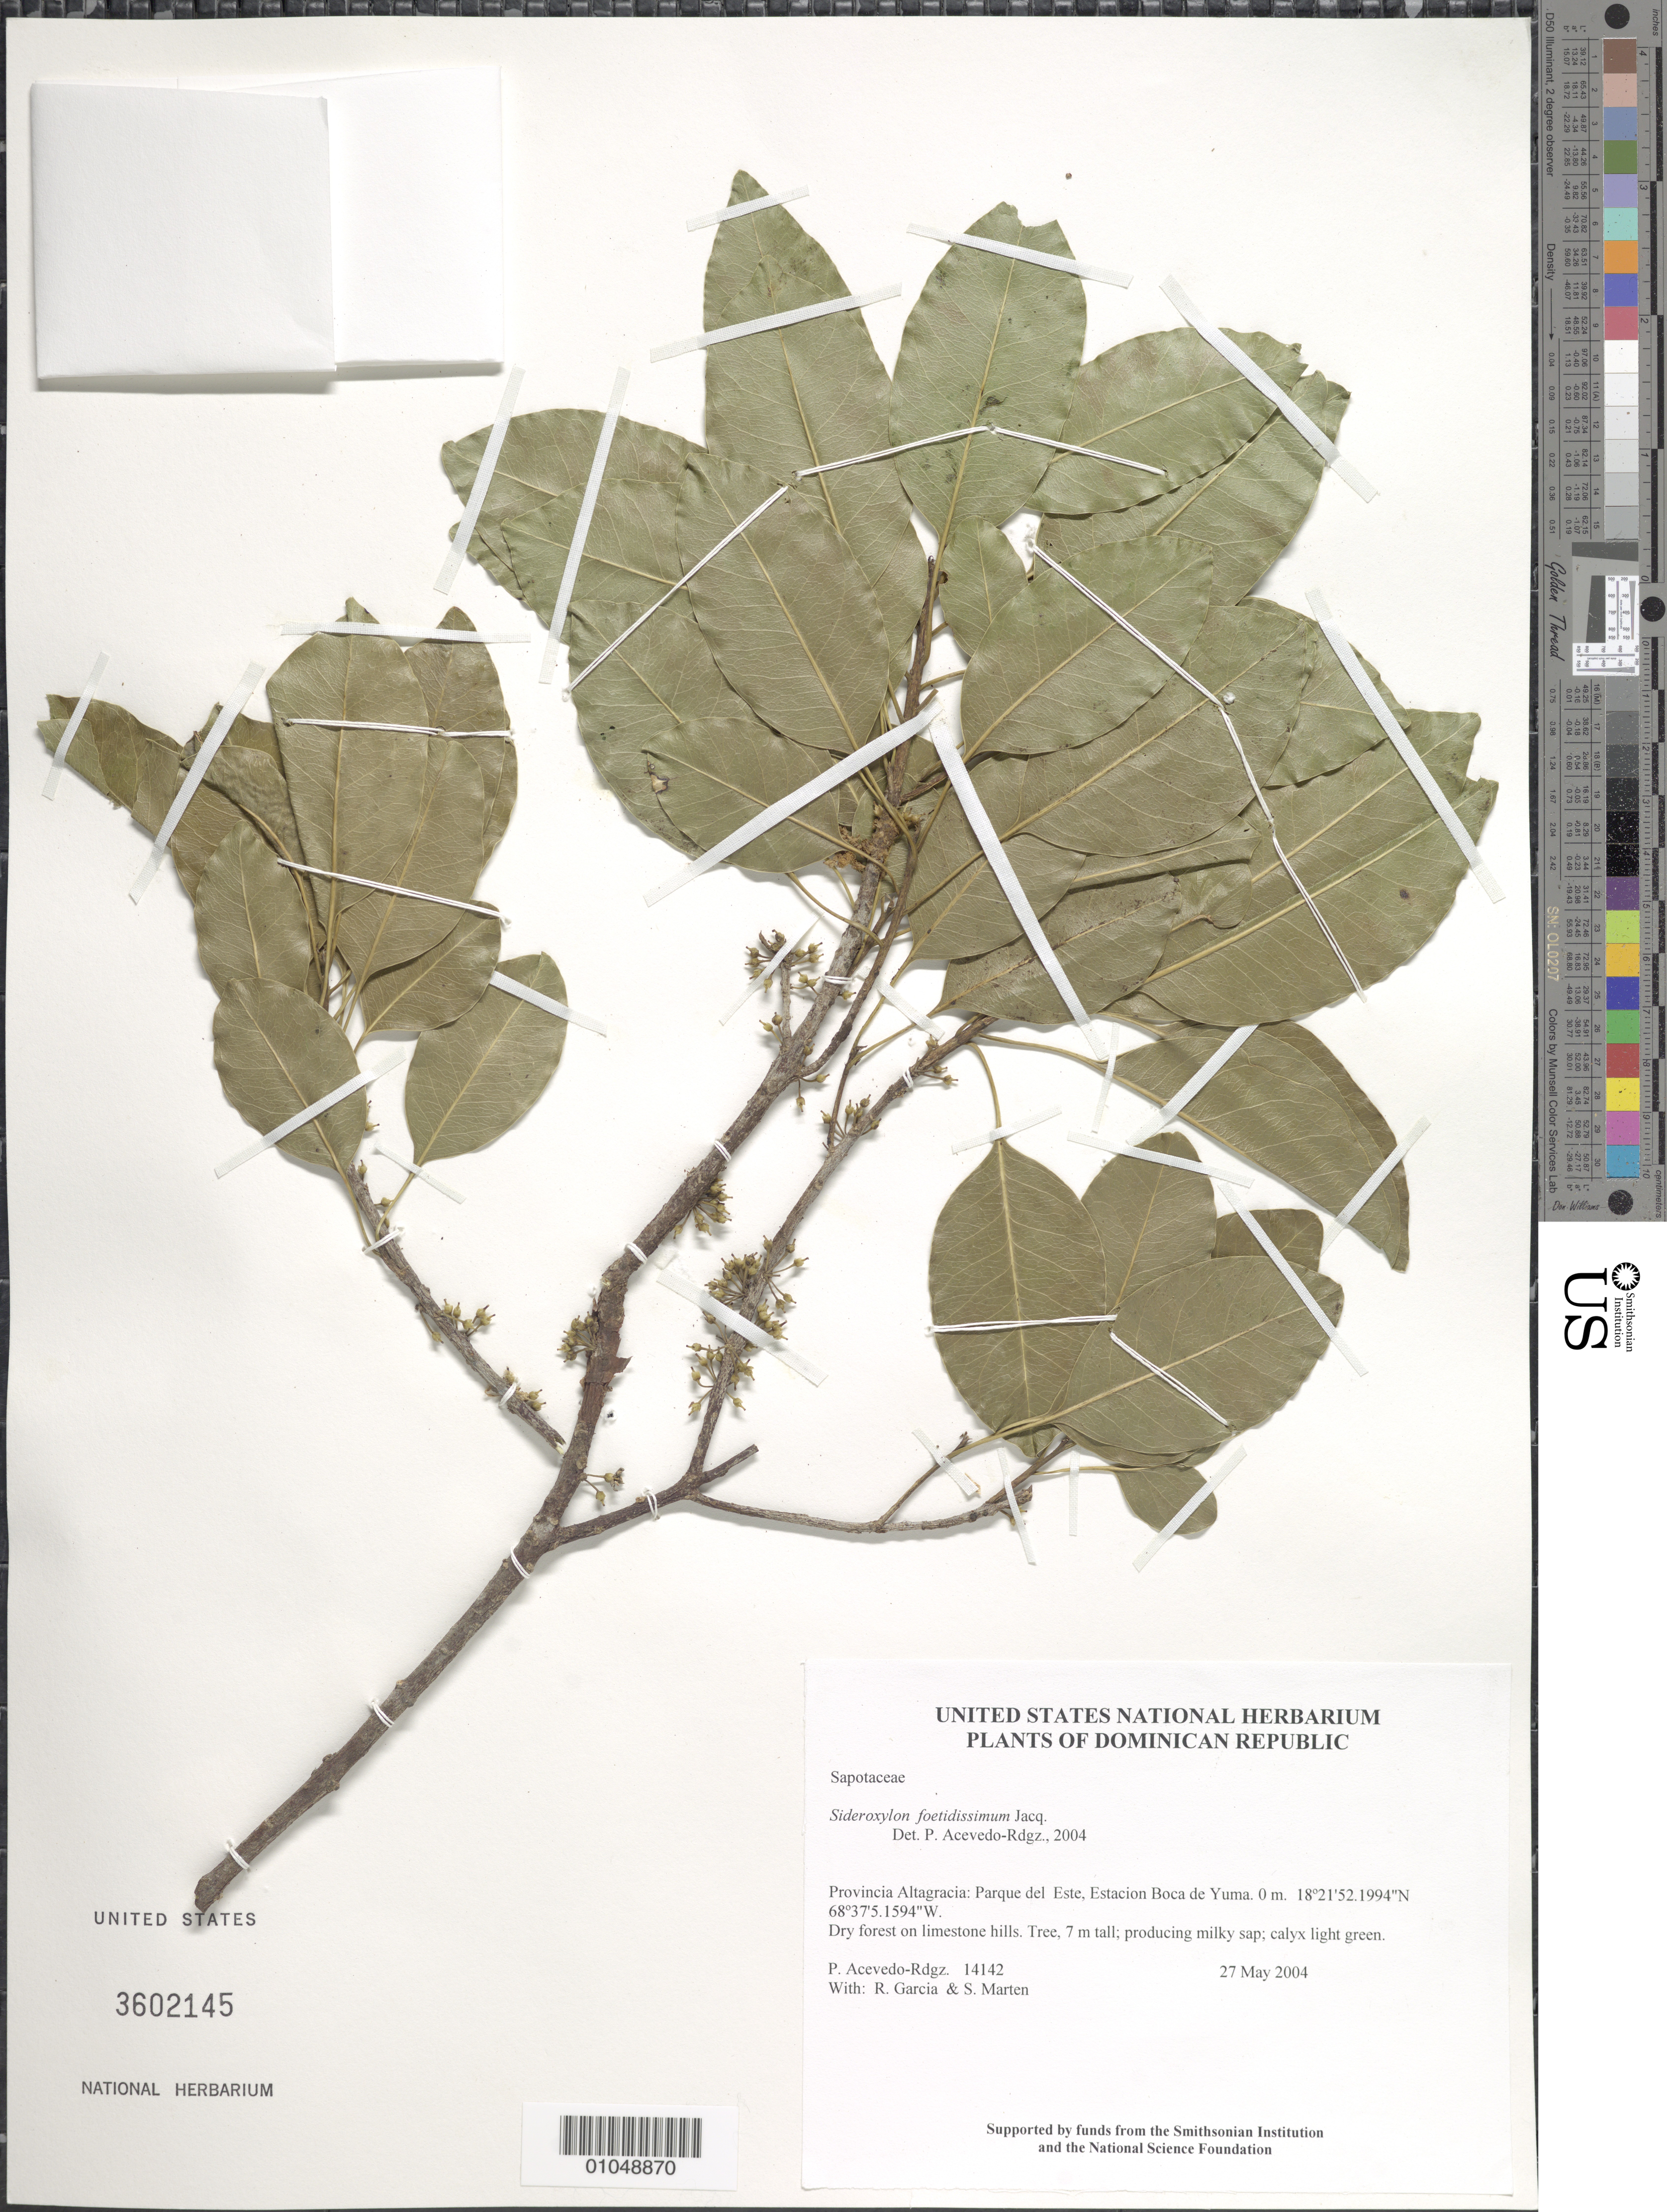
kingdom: Plantae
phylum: Tracheophyta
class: Magnoliopsida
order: Ericales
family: Sapotaceae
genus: Sideroxylon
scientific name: Sideroxylon foetidissimum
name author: Jacq.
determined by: Acevedo-Rodríguez, P., (BOT), Smithsonian Institution - National Museum of Natural History (UNITED STATES)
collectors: P. Acevedo-Rodr., R. G. García & S. Marten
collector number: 14142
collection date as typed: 27 May 2004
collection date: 2004-05-27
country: Dominican Republic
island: Hispaniola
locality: Provincia Altagracia: Parque del Este, Estacion Boca de Yuma.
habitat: Dry forest on limestone hills.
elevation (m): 0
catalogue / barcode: US 3602145